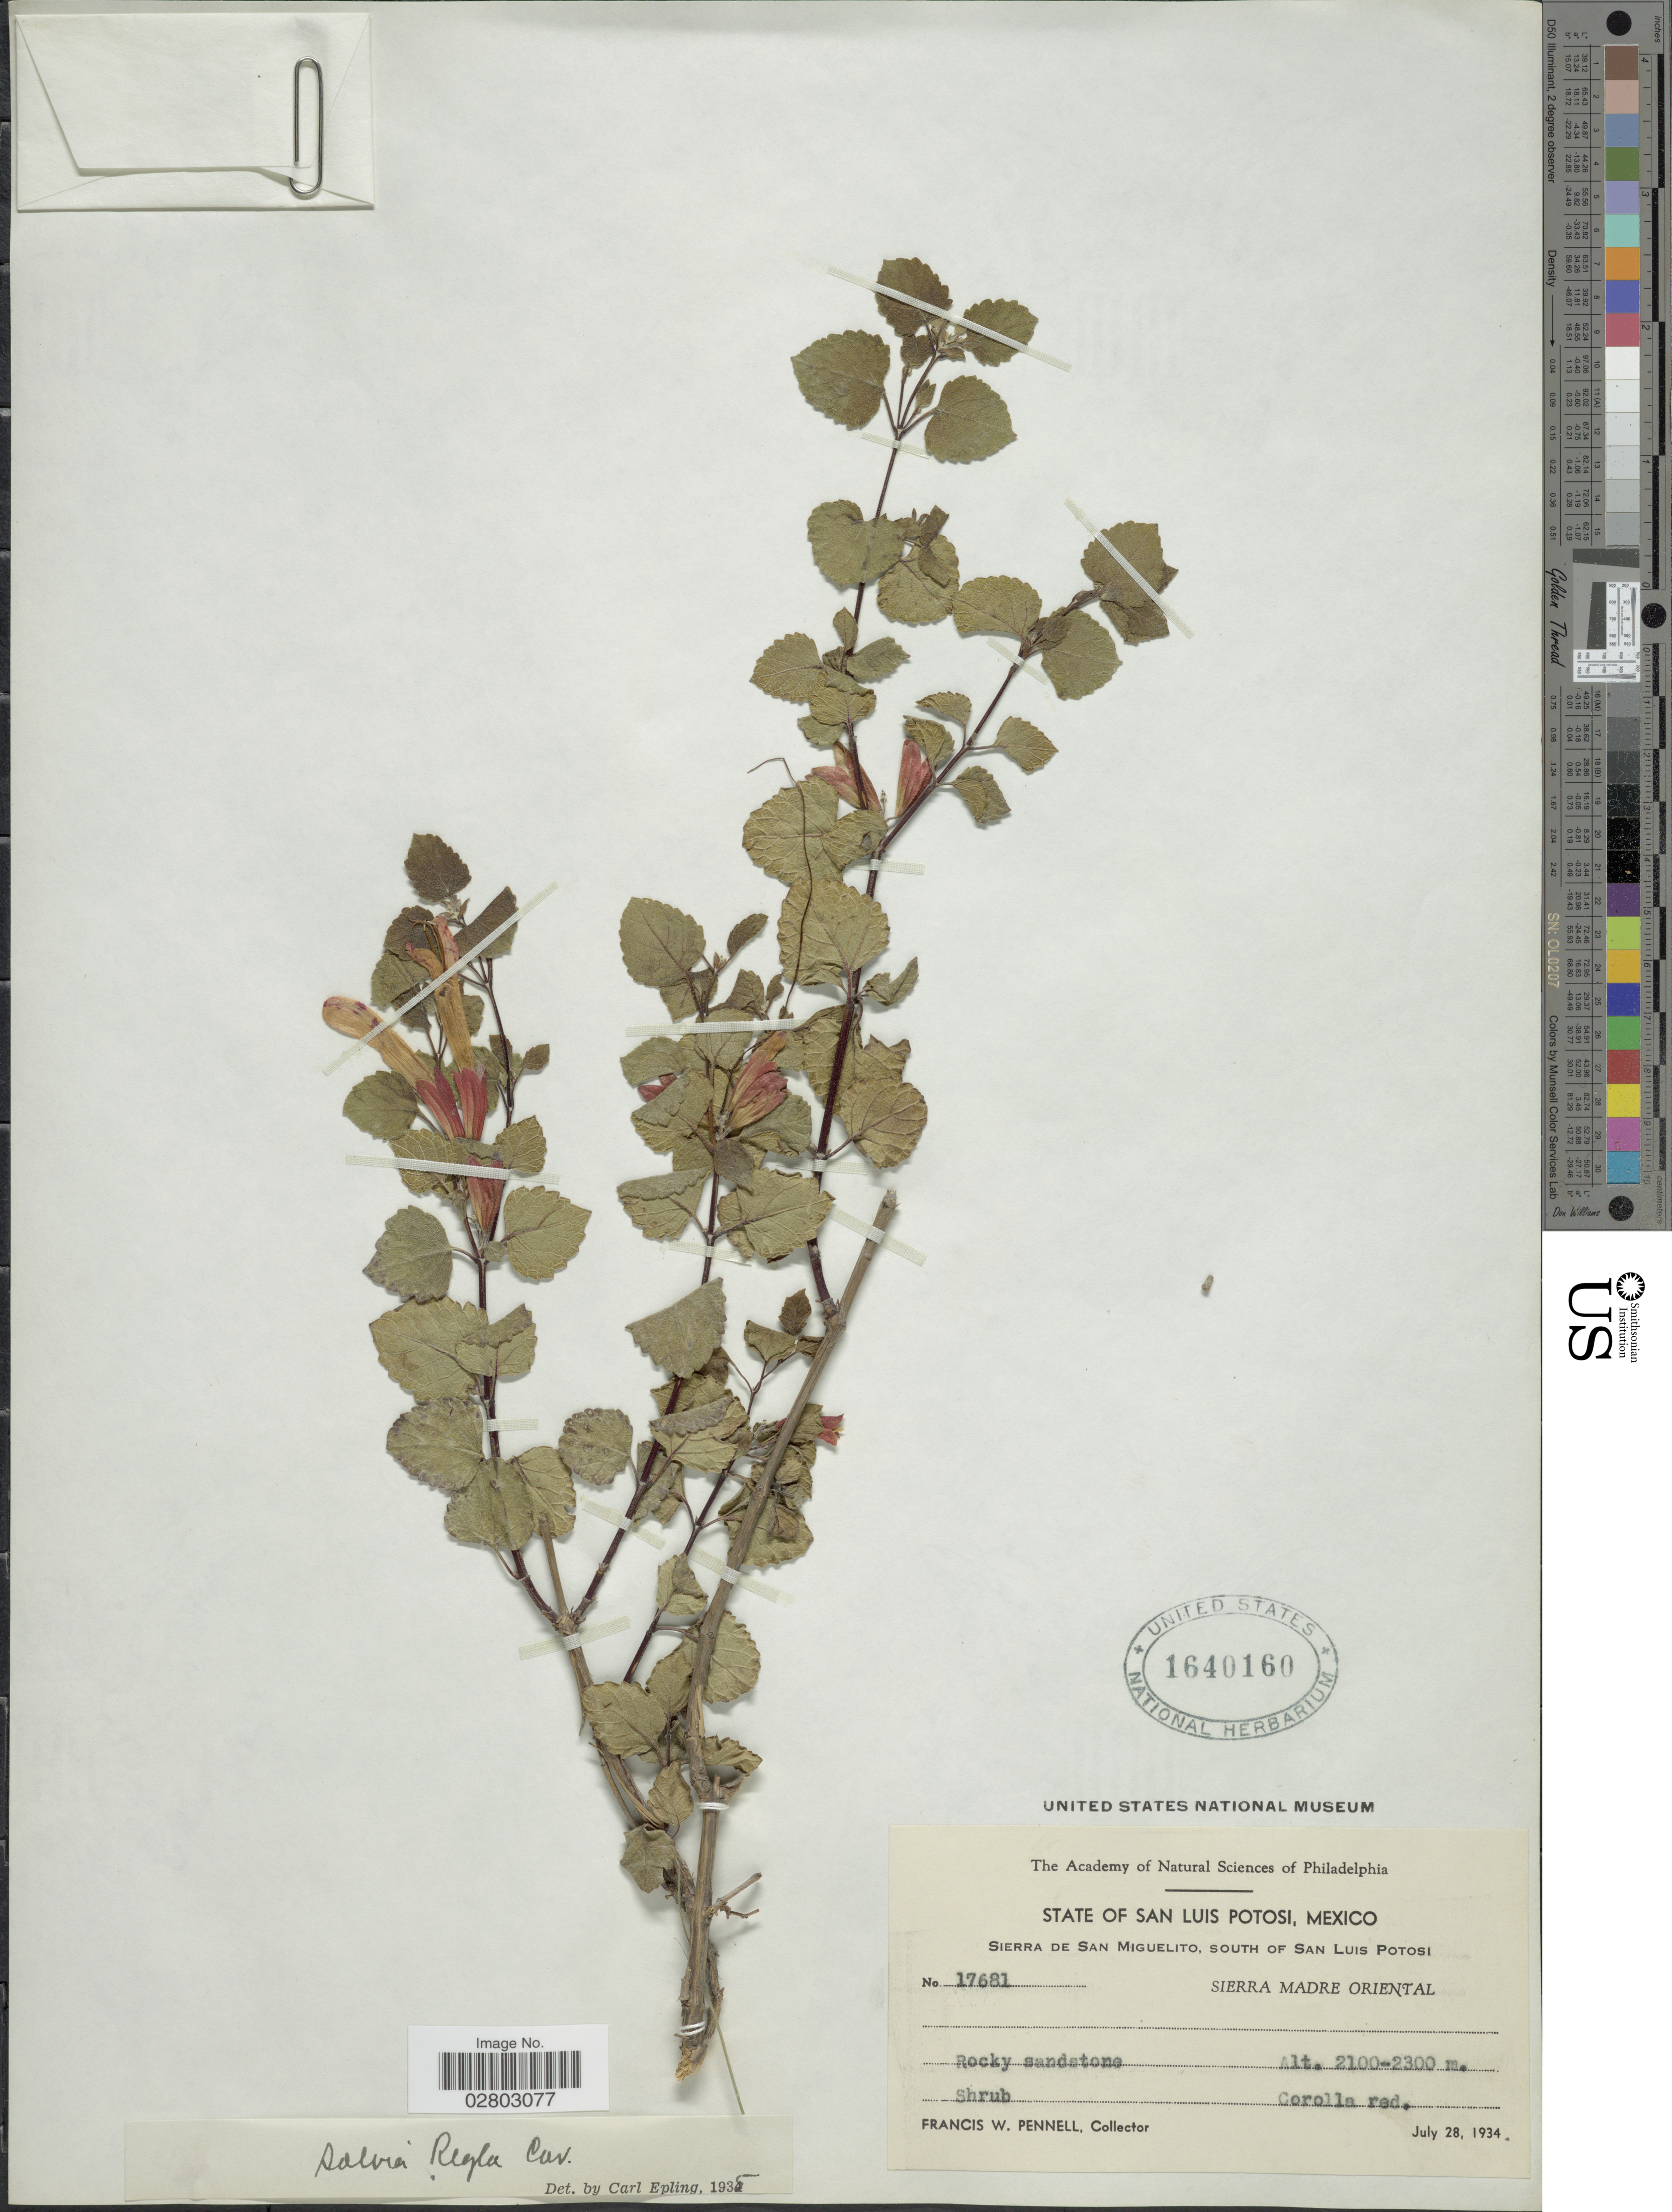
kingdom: Plantae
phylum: Tracheophyta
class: Magnoliopsida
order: Lamiales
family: Lamiaceae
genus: Salvia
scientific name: Salvia regla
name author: Cav.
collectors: F. W. Pennell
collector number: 17681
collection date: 1934-07-28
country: Mexico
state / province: San Luis Potosí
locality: State of San Luis Potosi, Mexico, Sierra de San Miguelito, South of San Luis Potosi, Sierra Madre Oriental.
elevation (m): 2100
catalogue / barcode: US 1640160